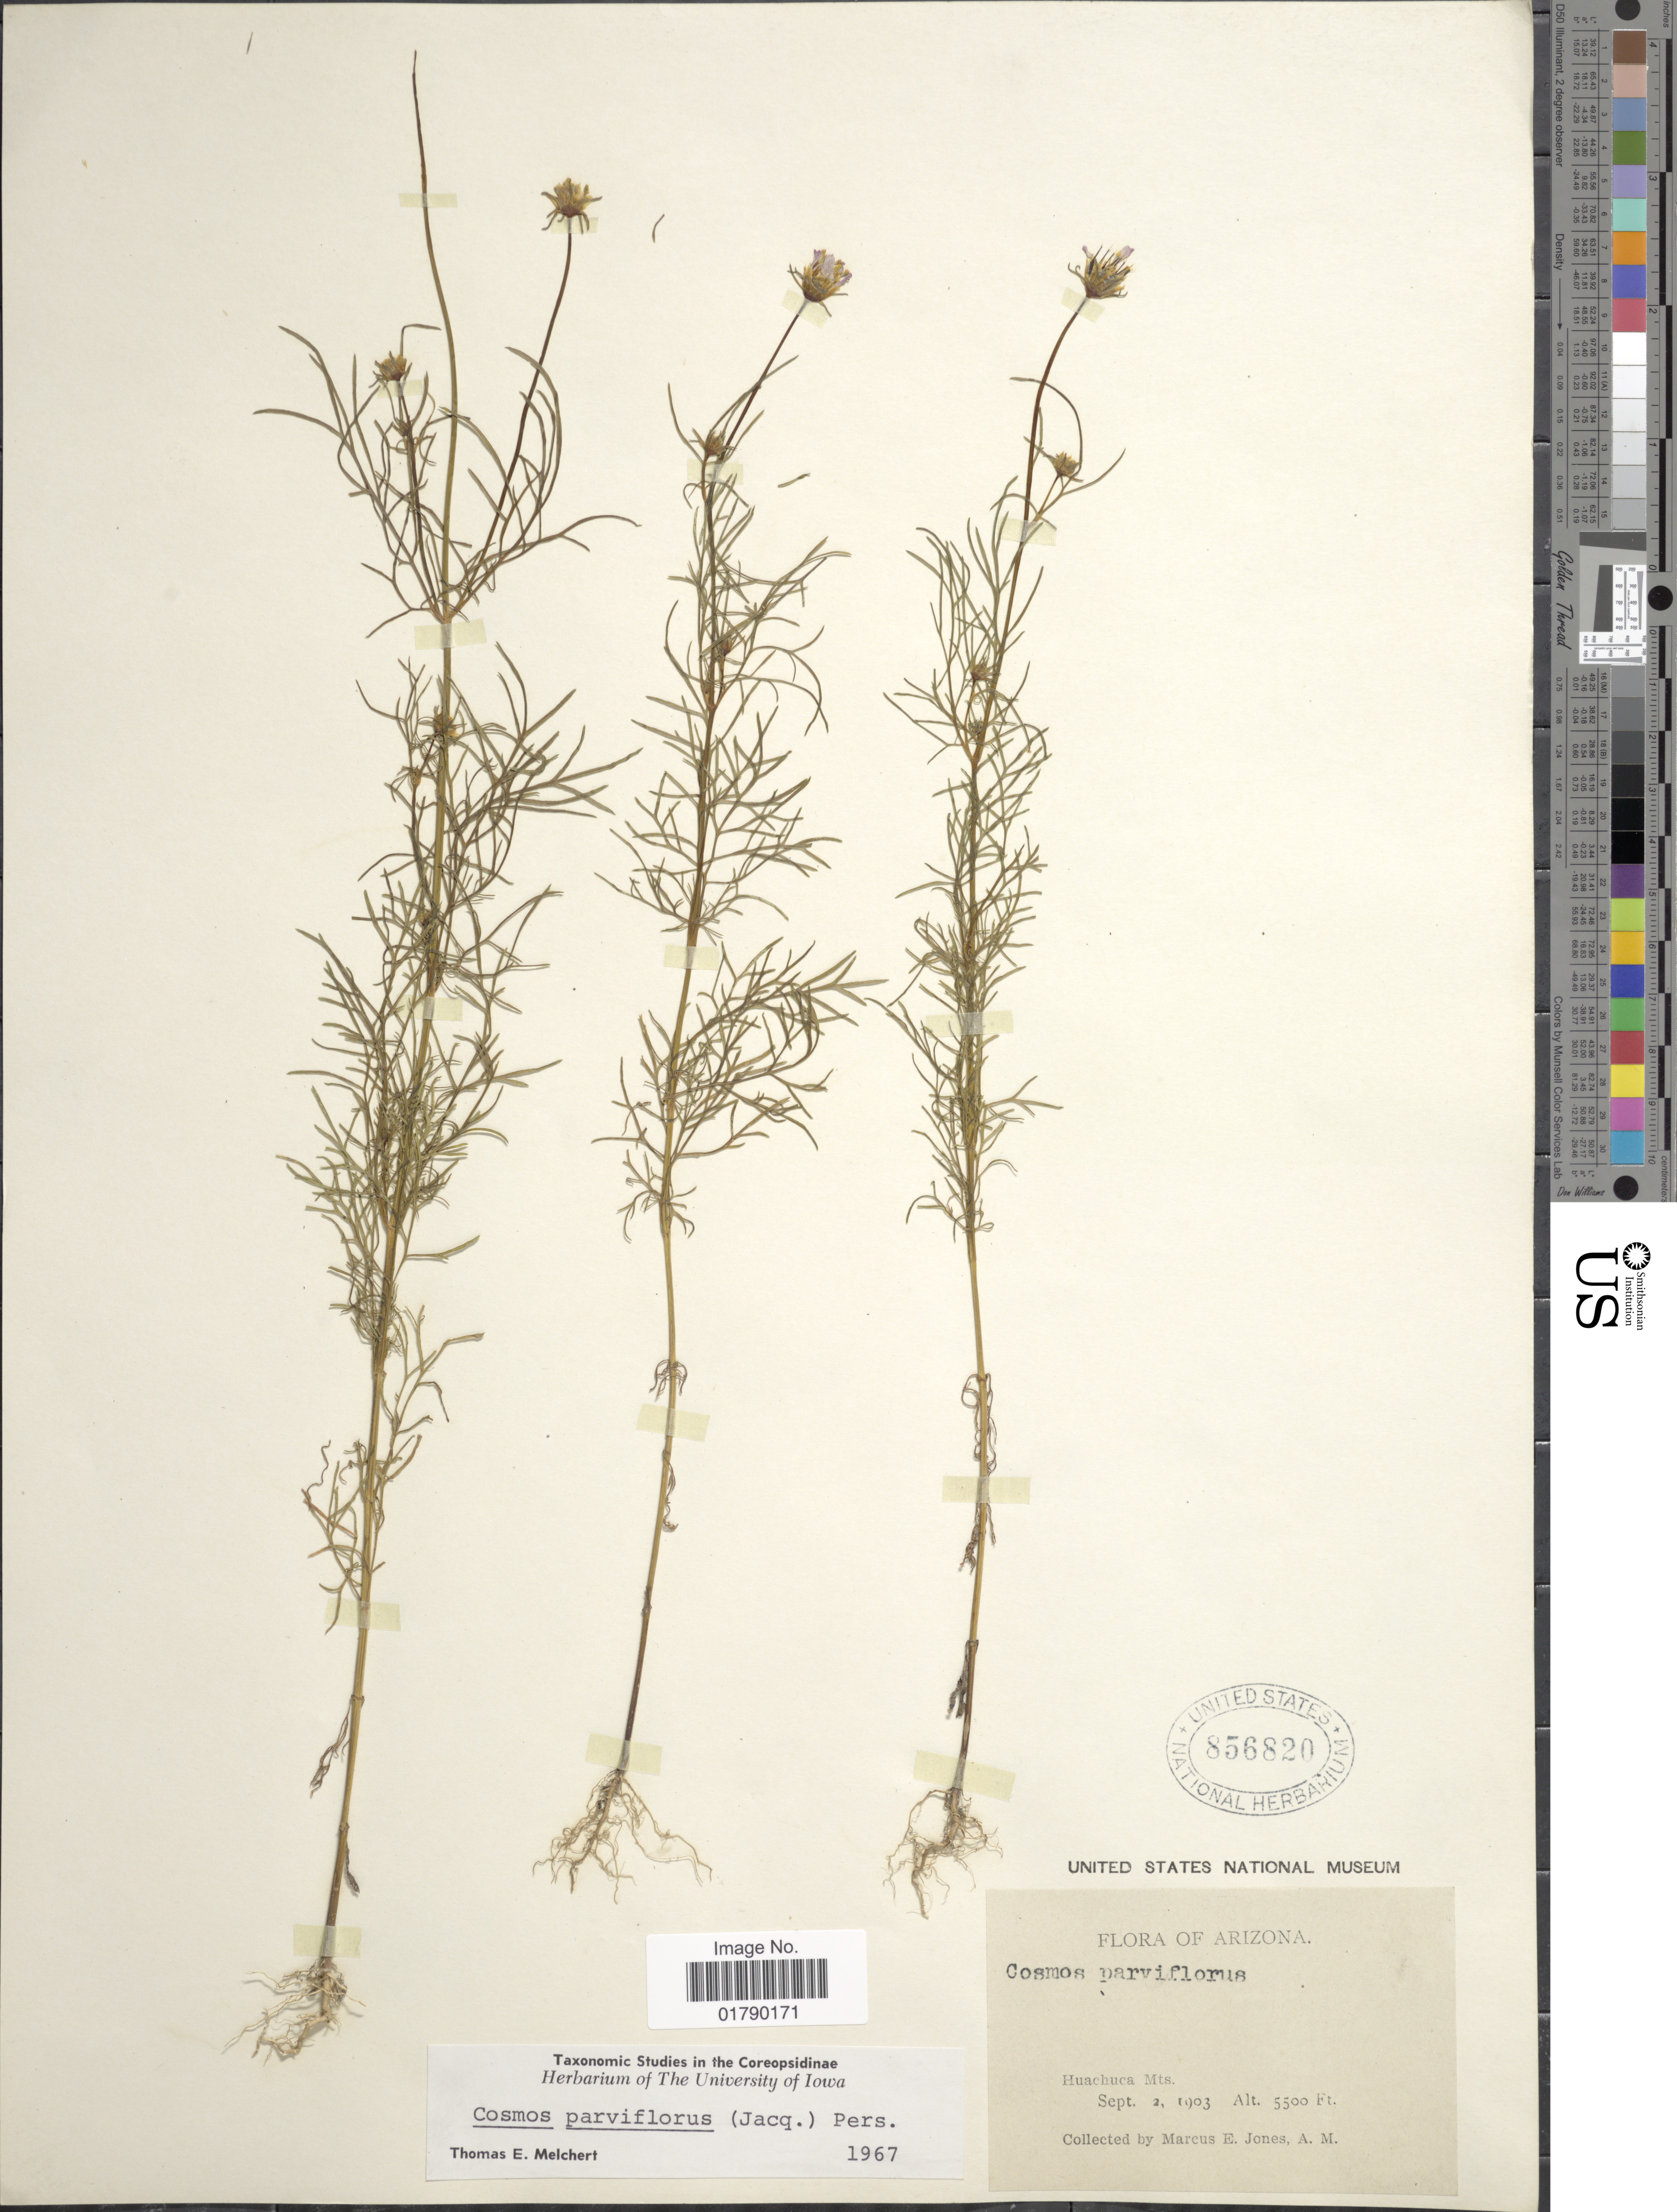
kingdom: Plantae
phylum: Tracheophyta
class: Magnoliopsida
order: Asterales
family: Asteraceae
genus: Cosmos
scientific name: Cosmos parviflorus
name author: (Jacq.) Pers.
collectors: M. E. Jones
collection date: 1903-09-02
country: United States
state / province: Arizona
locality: Huachuca Mts.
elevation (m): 1676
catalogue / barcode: US 856820